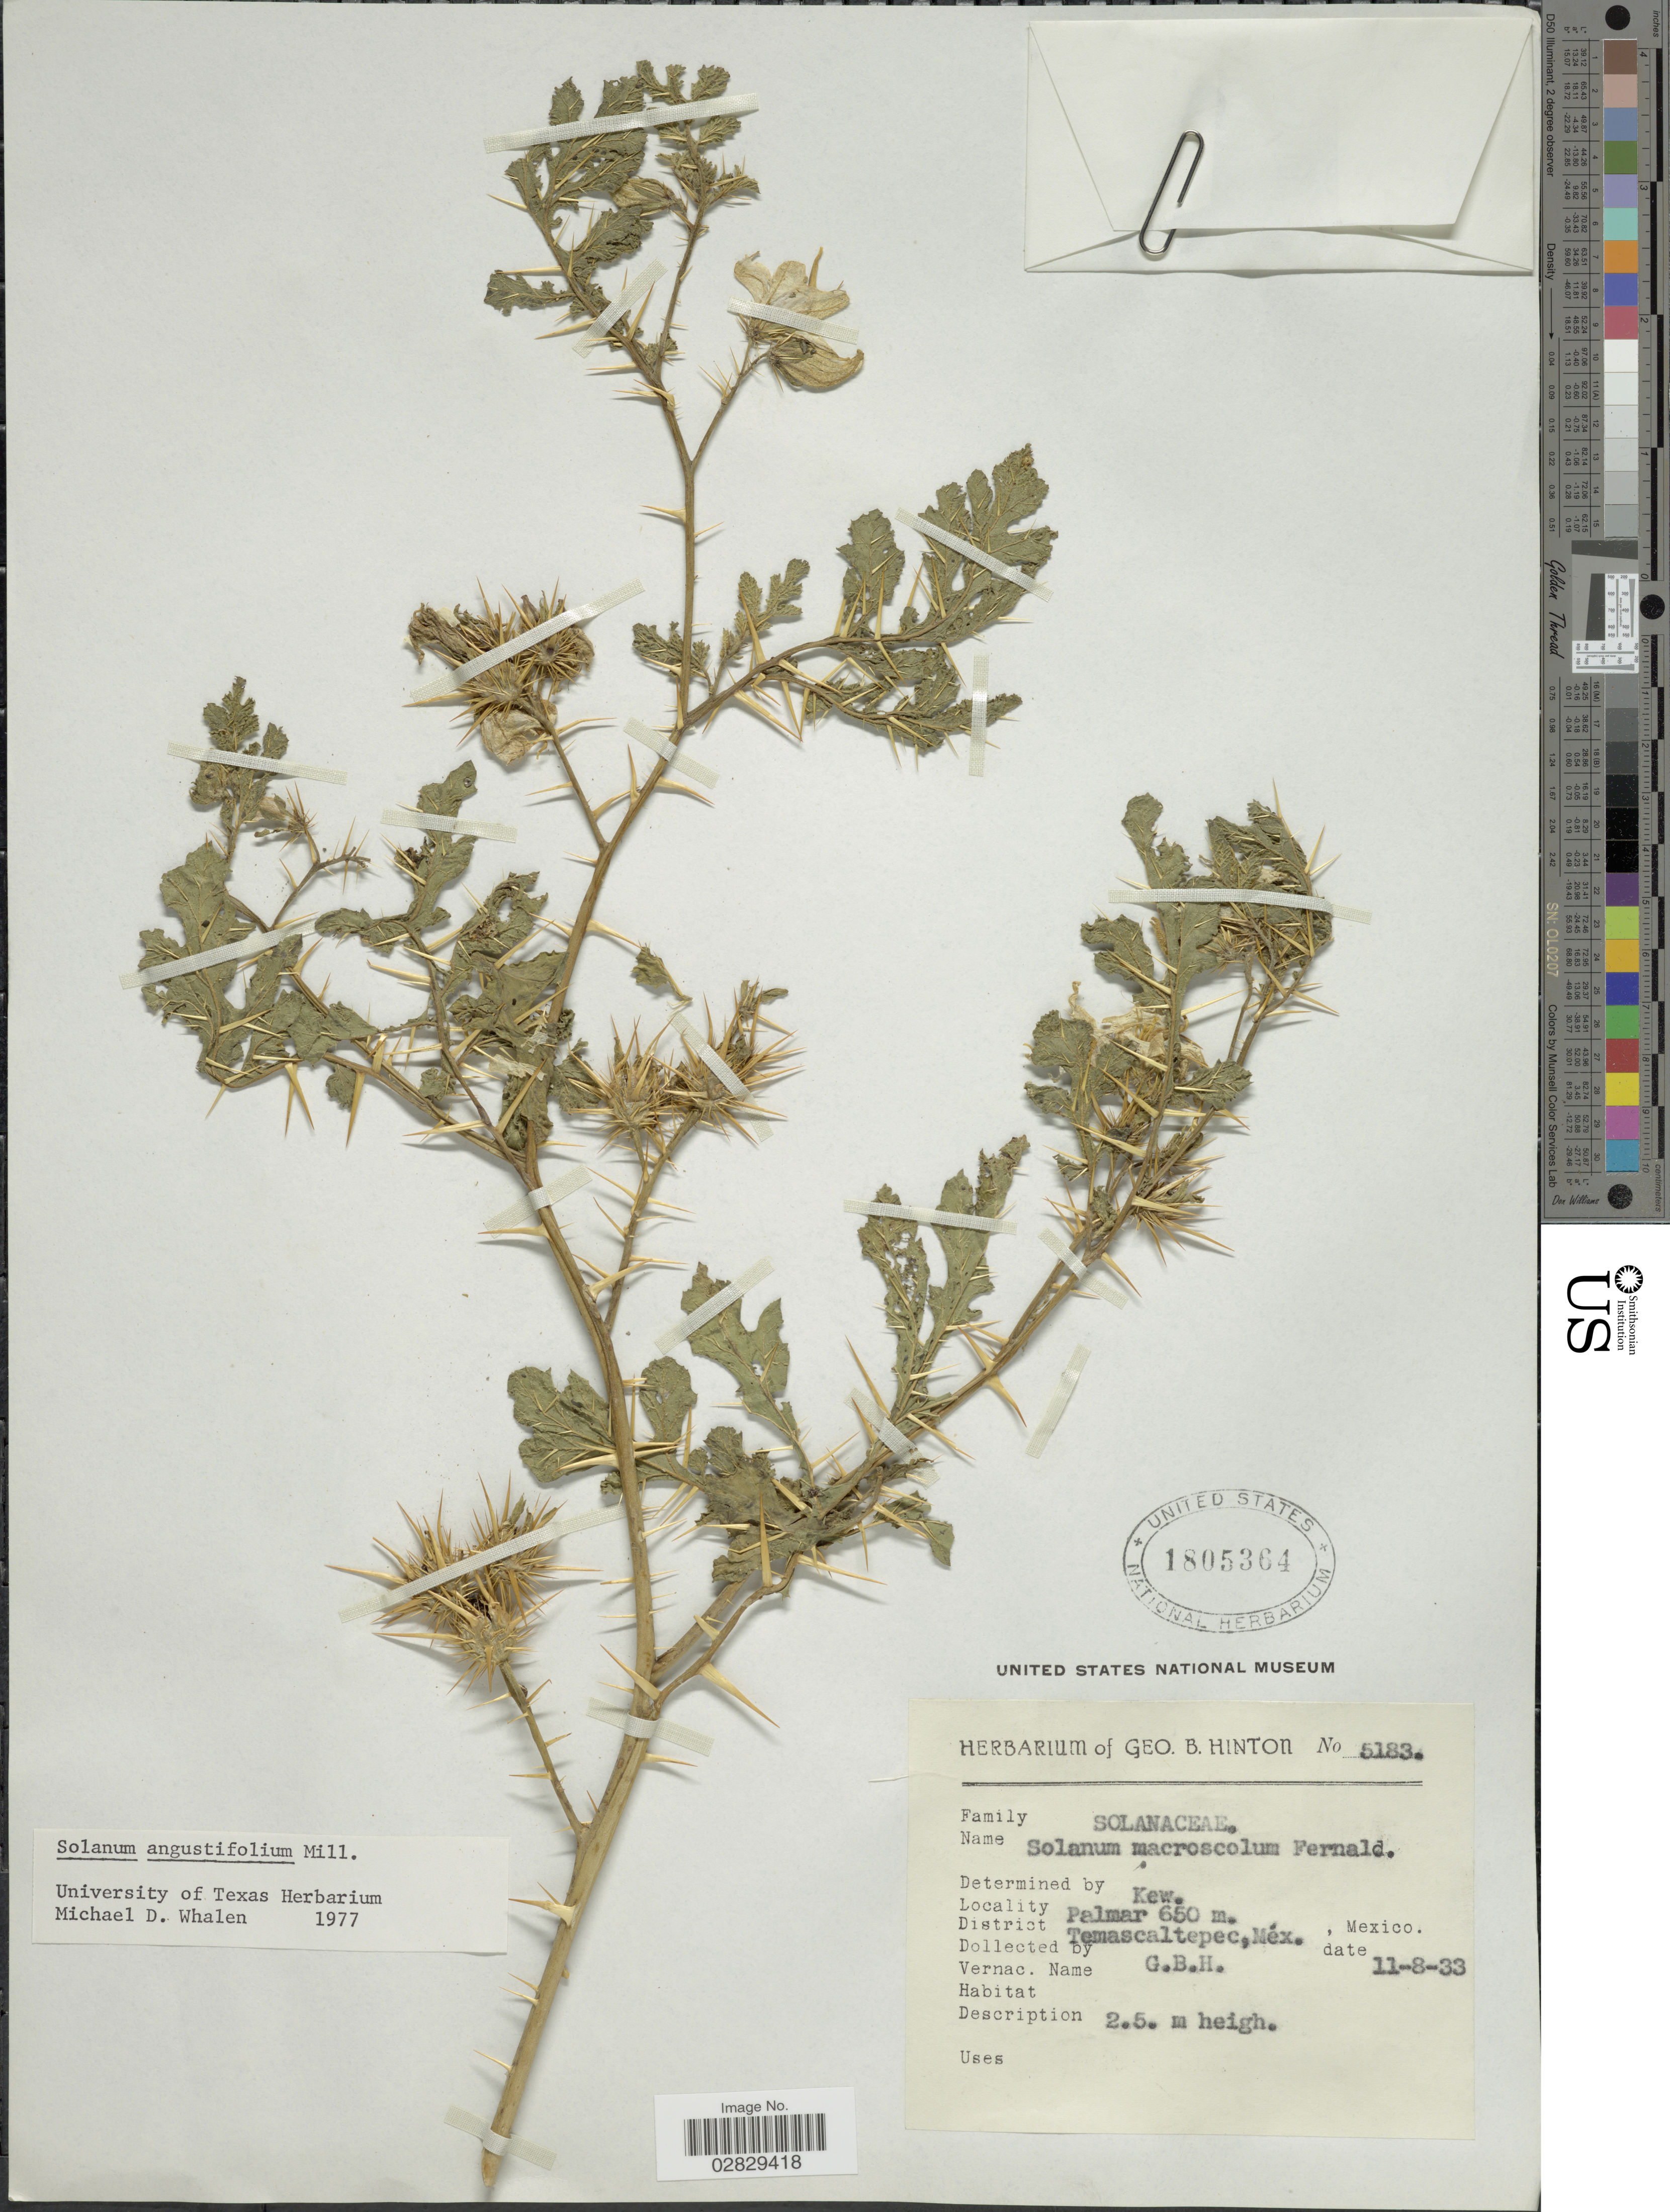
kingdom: Plantae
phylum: Tracheophyta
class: Magnoliopsida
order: Solanales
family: Solanaceae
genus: Solanum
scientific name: Solanum angustifolium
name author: Mill.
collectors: G. B. Hinton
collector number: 5183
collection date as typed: Transcribed d/m/y: 11/8/33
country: Mexico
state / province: México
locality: Palmar. District Temascaltepec.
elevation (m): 650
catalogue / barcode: US 1805364